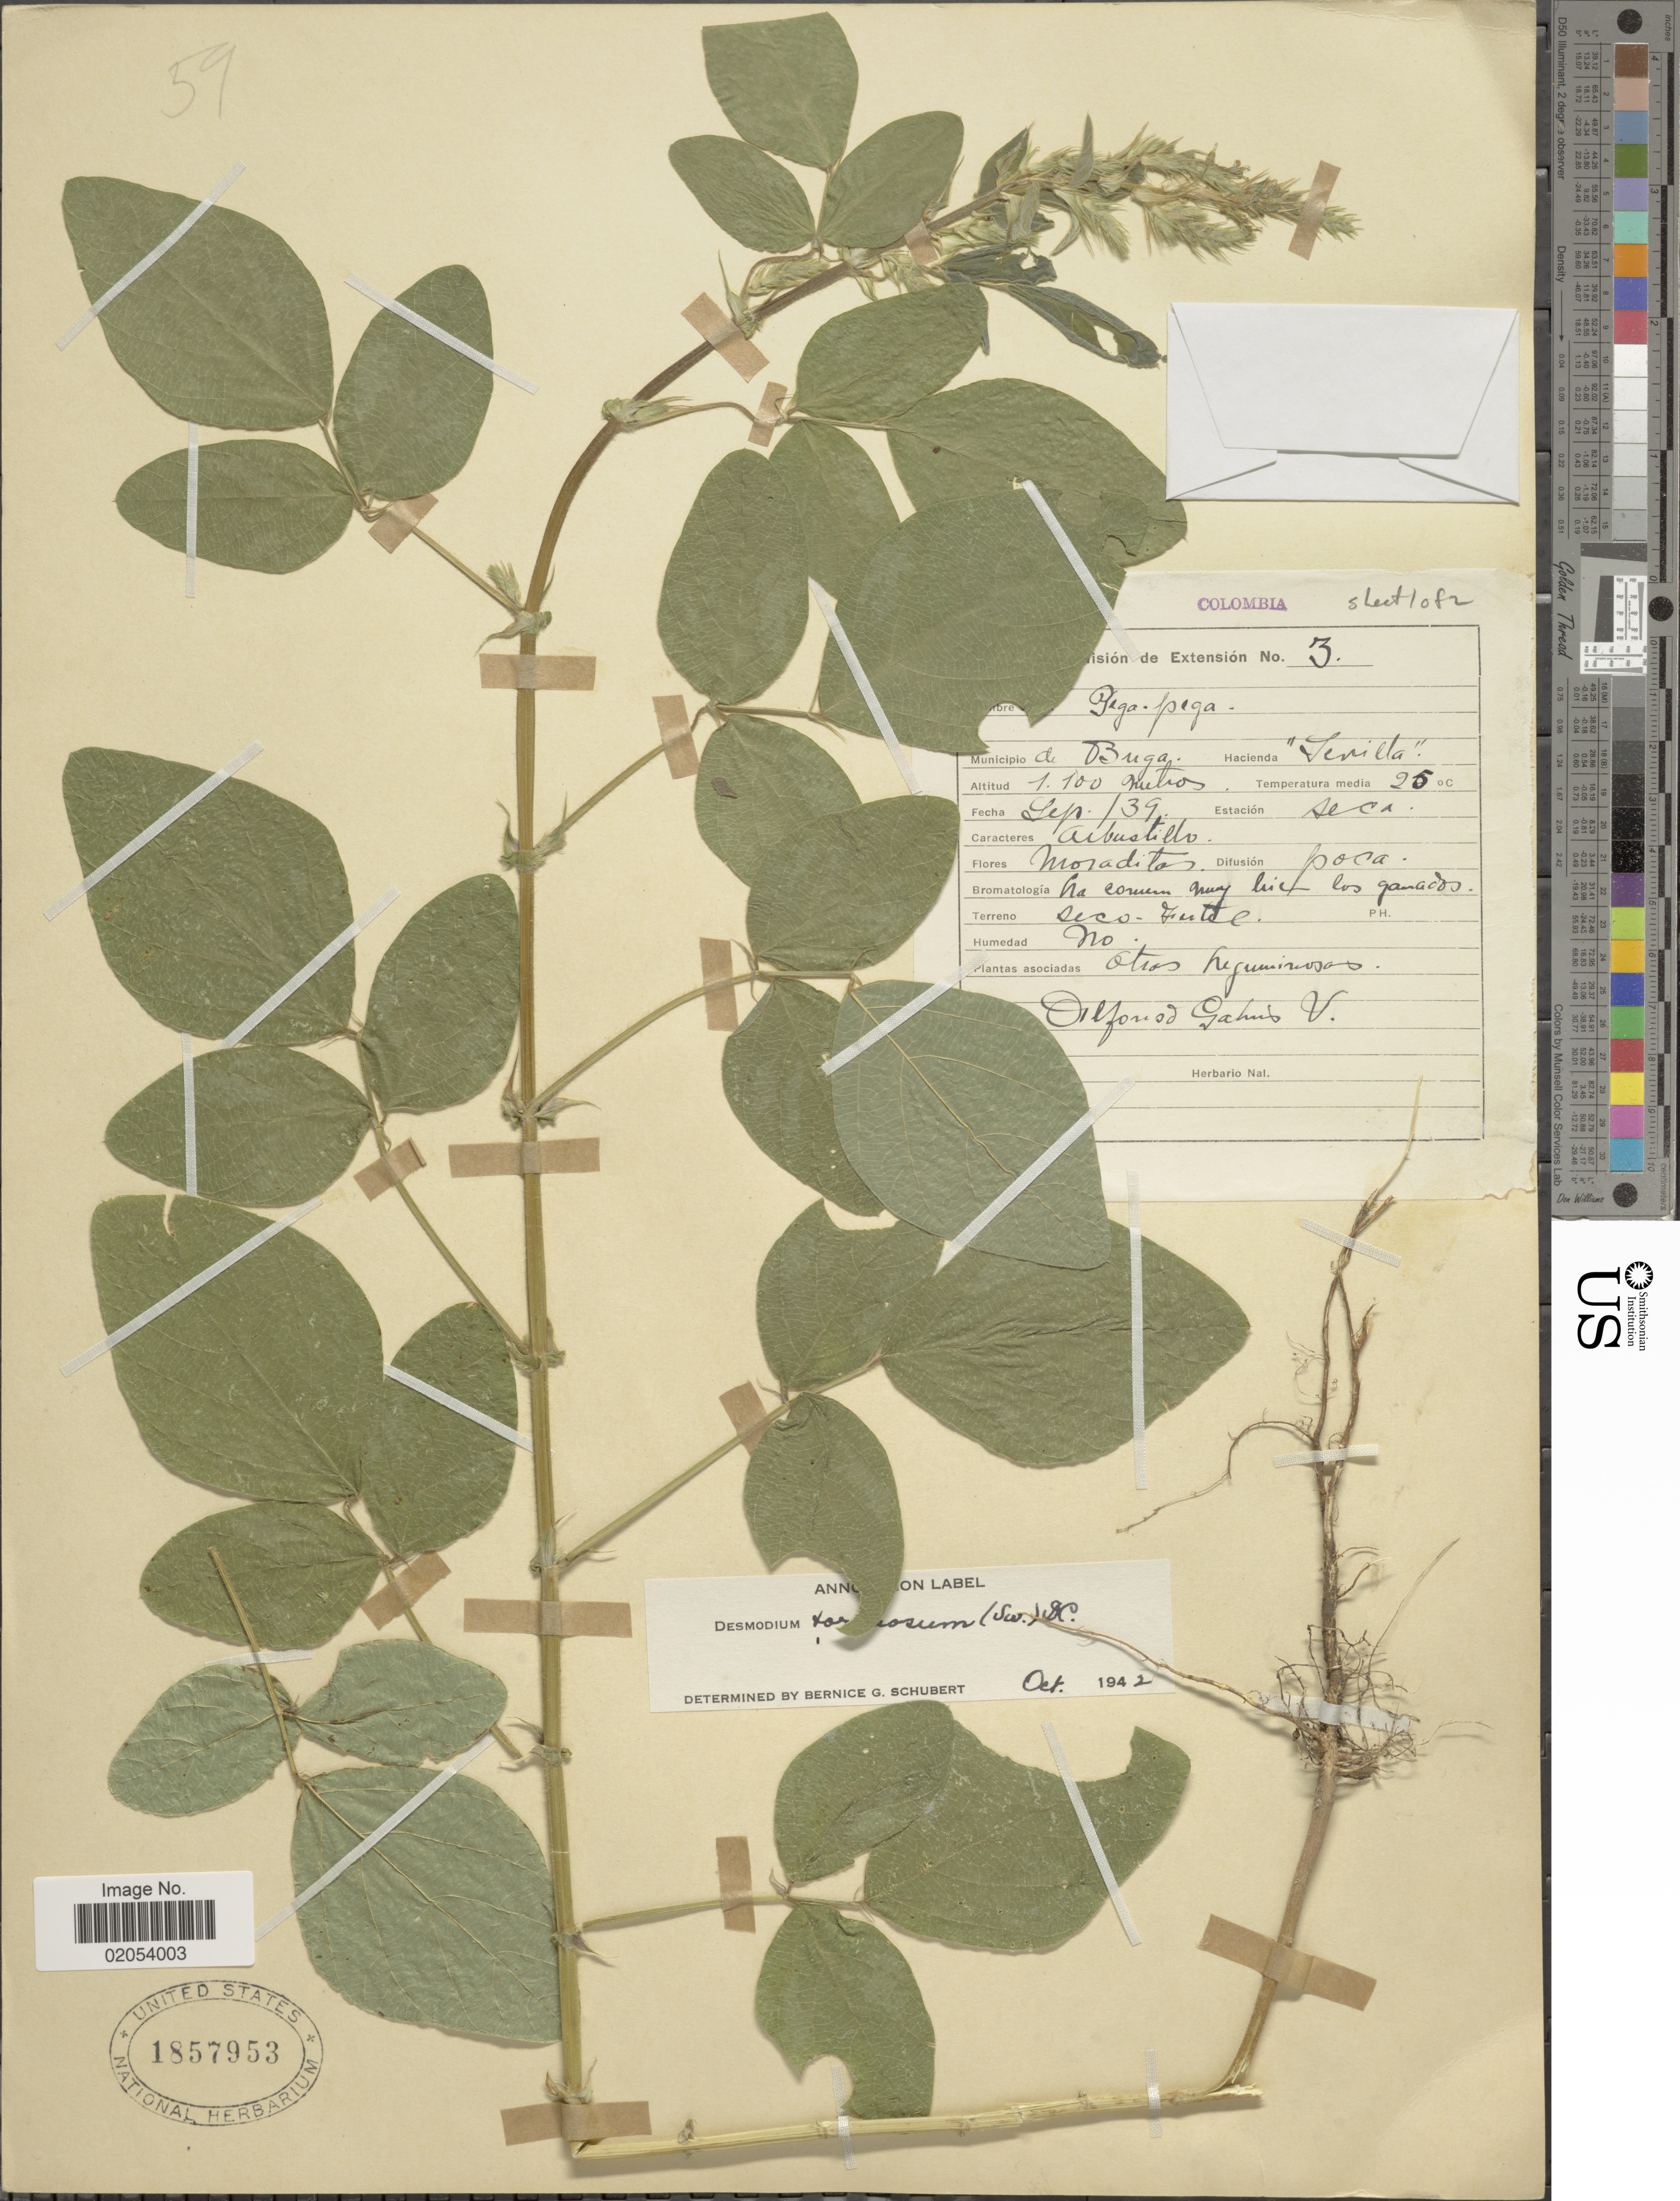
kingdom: Plantae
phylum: Tracheophyta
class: Magnoliopsida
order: Fabales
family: Fabaceae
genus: Desmodium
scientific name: Desmodium tortuosum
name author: (Sw.) DC.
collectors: A. Galvis V.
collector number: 3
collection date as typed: Transcribed d/m/y: /9/39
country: Colombia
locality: Municipio de Buga, Hacienda "Sevilla"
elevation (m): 1100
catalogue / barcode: US 1857953